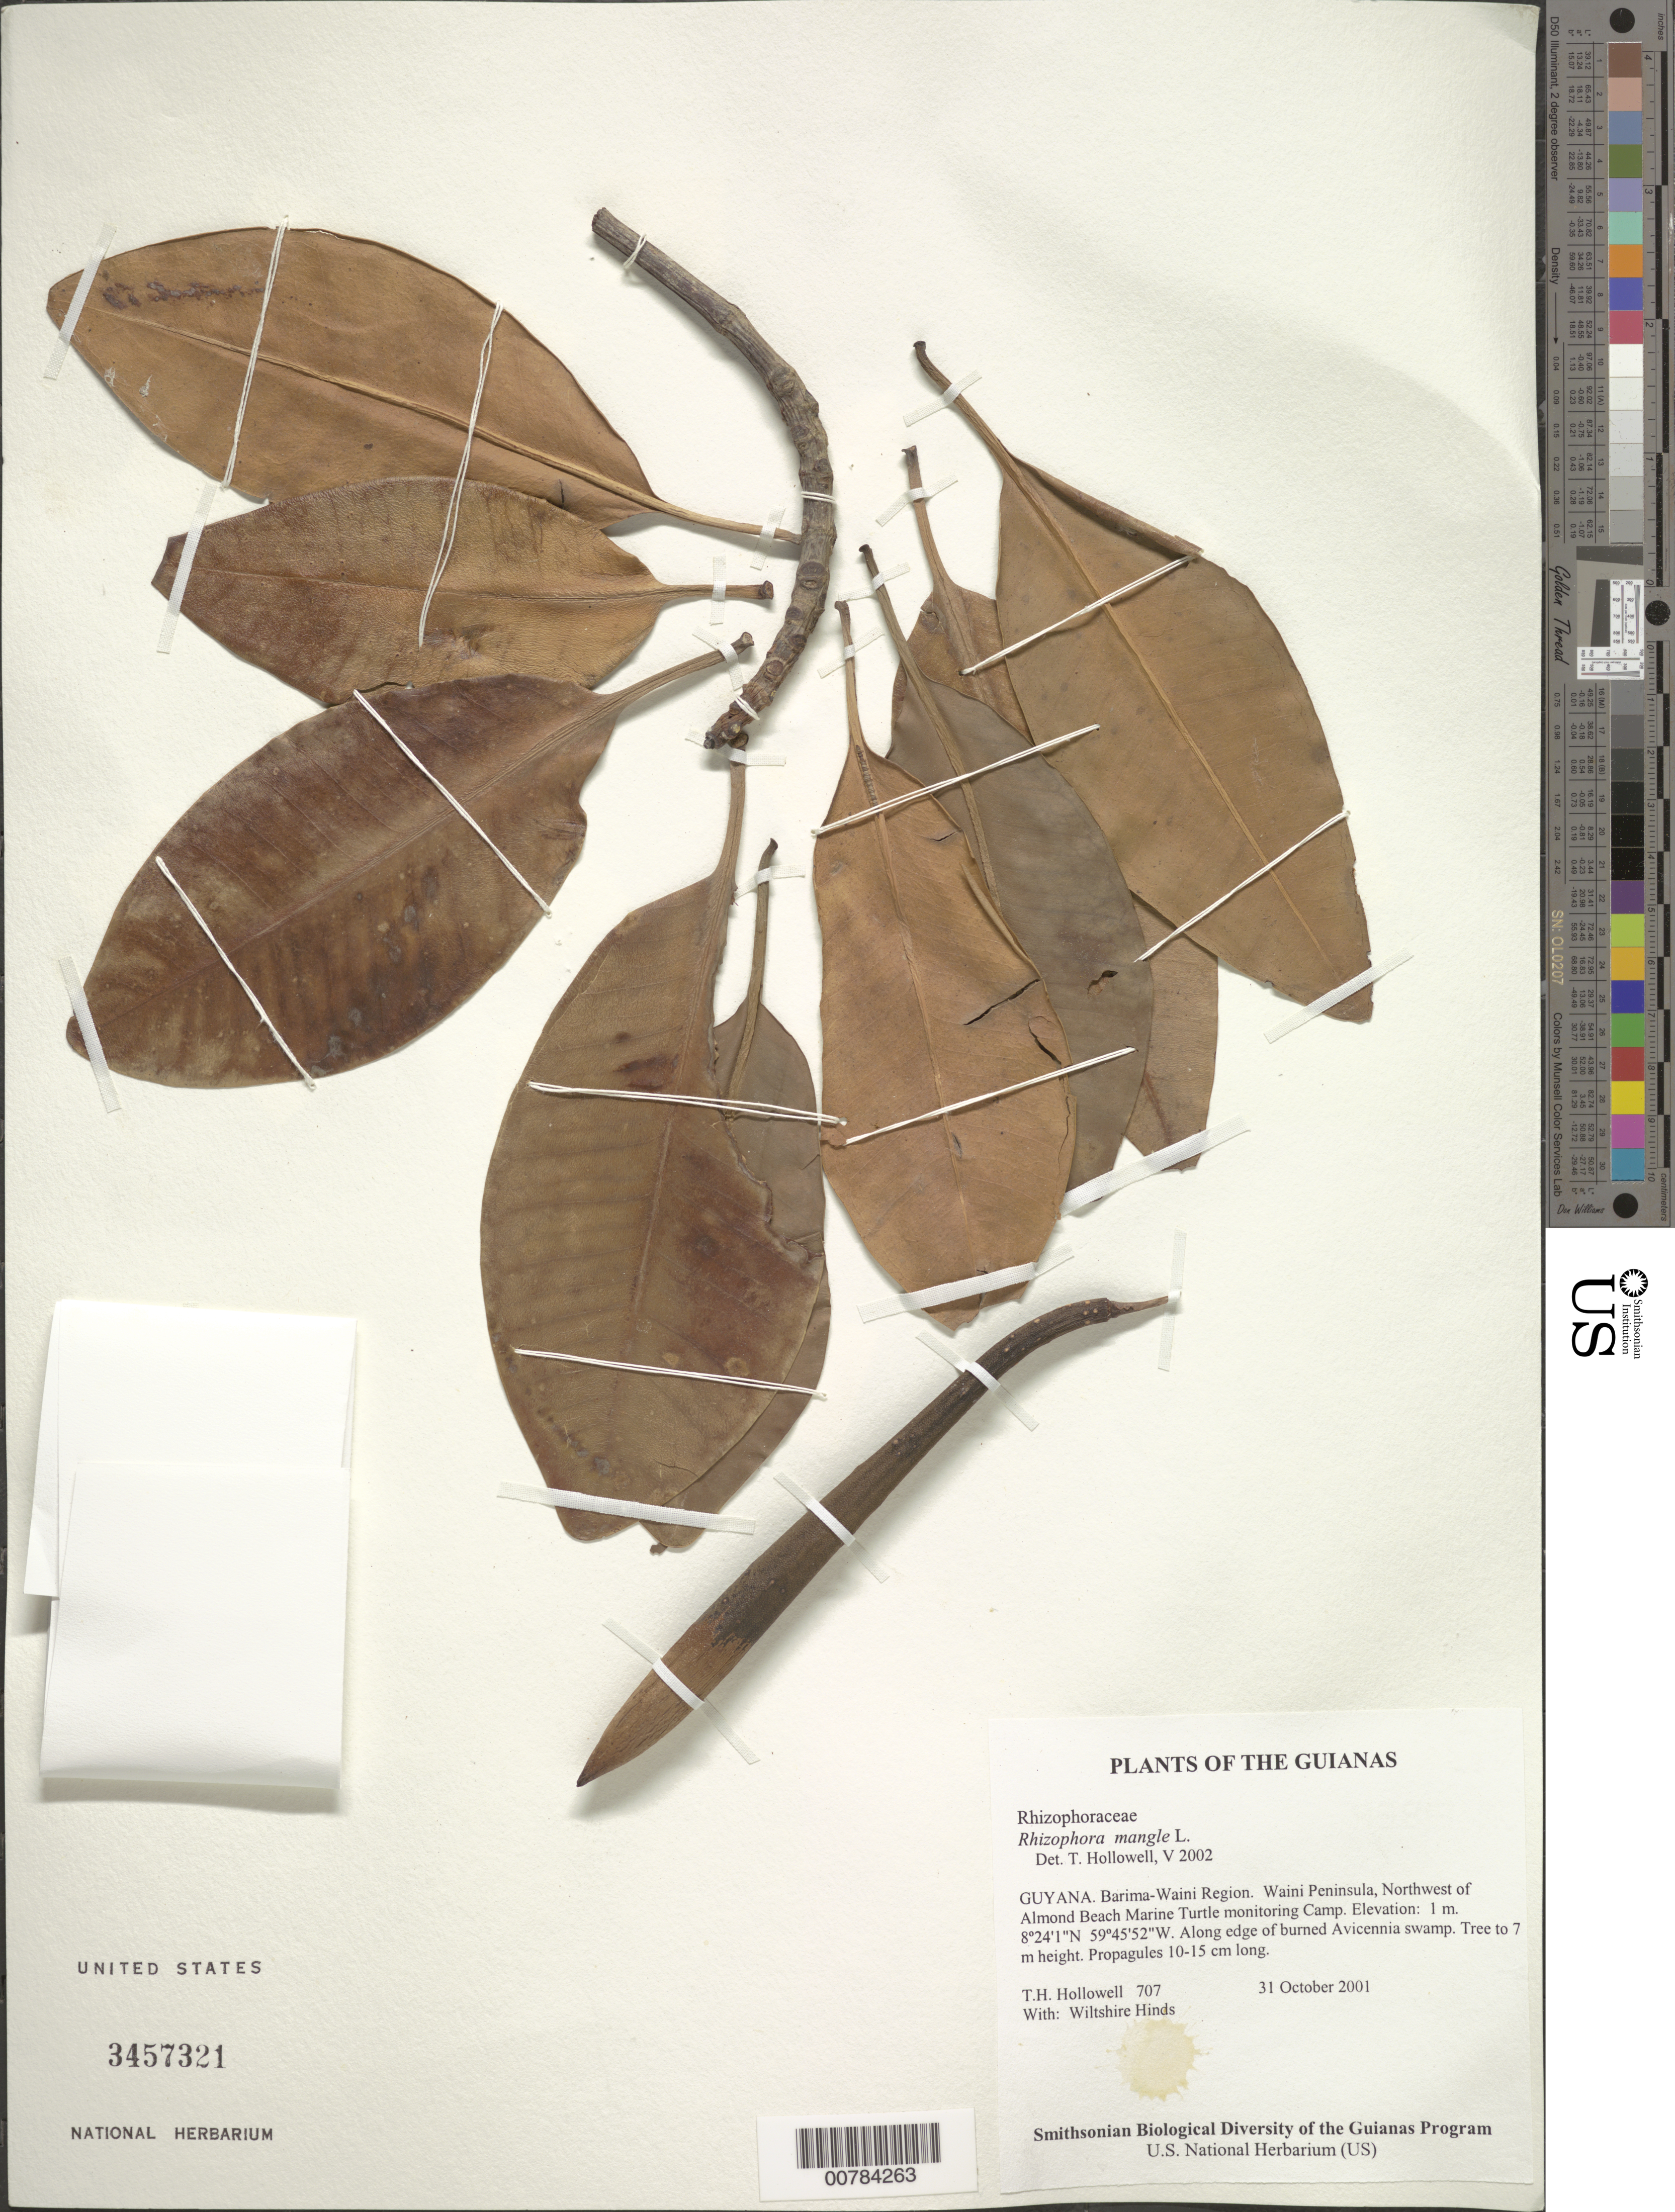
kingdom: Plantae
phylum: Tracheophyta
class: Magnoliopsida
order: Malpighiales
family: Rhizophoraceae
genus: Rhizophora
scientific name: Rhizophora mangle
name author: L.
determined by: Hollowell, T. H., (BOT), Smithsonian Institution - National Museum of Natural History (UNITED STATES)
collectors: T. Hollowell & W. Hinds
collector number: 707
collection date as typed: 31 October 2001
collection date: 2001-10-31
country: Guyana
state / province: Barima-Waini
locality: Waini Peninsula, Northwest of Almond Beach Marine Turtle monitoring Camp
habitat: Along edge of burned Avicennia swamp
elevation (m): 1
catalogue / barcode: US 3457321